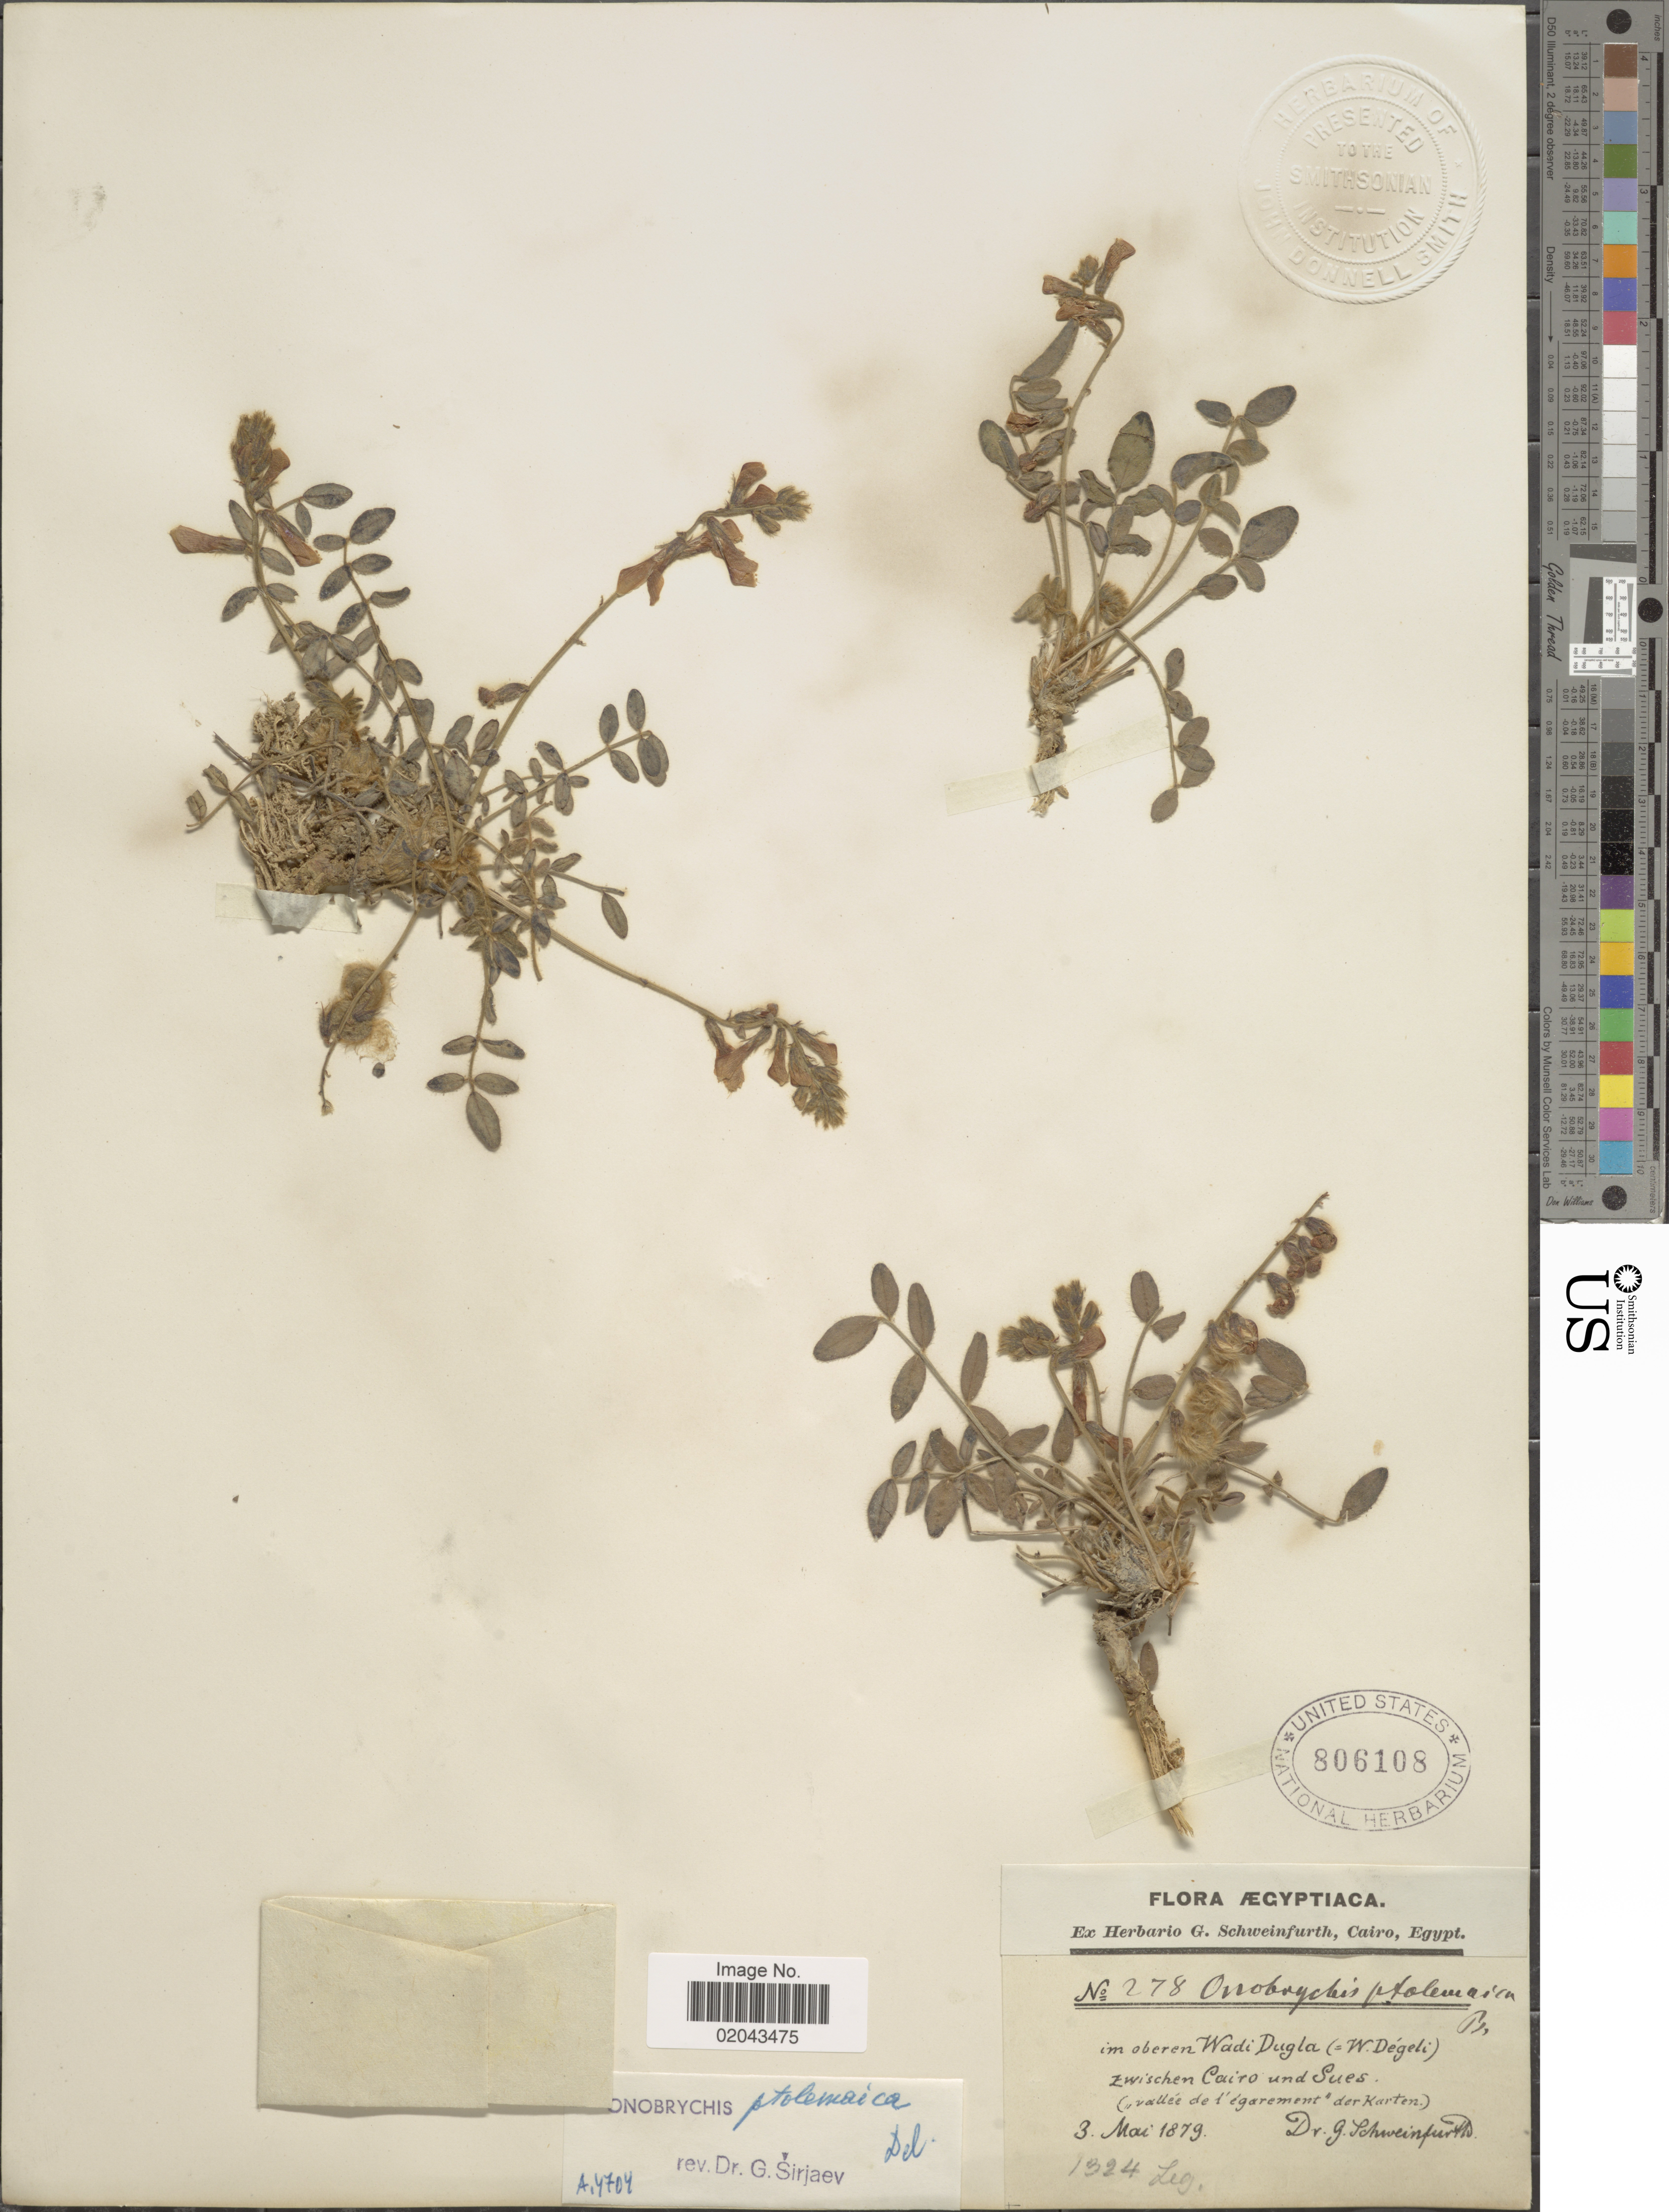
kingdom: Plantae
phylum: Tracheophyta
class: Magnoliopsida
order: Fabales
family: Fabaceae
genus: Onobrychis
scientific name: Onobrychis ptolemaica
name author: (Delile) DC.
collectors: G. A. Schweinfurth (herbarium)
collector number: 278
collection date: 1879-05-03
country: Egypt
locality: Aegyptiaca, zwischen Cairo und Sues (valle de l'agarement der Karten)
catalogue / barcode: US 806108